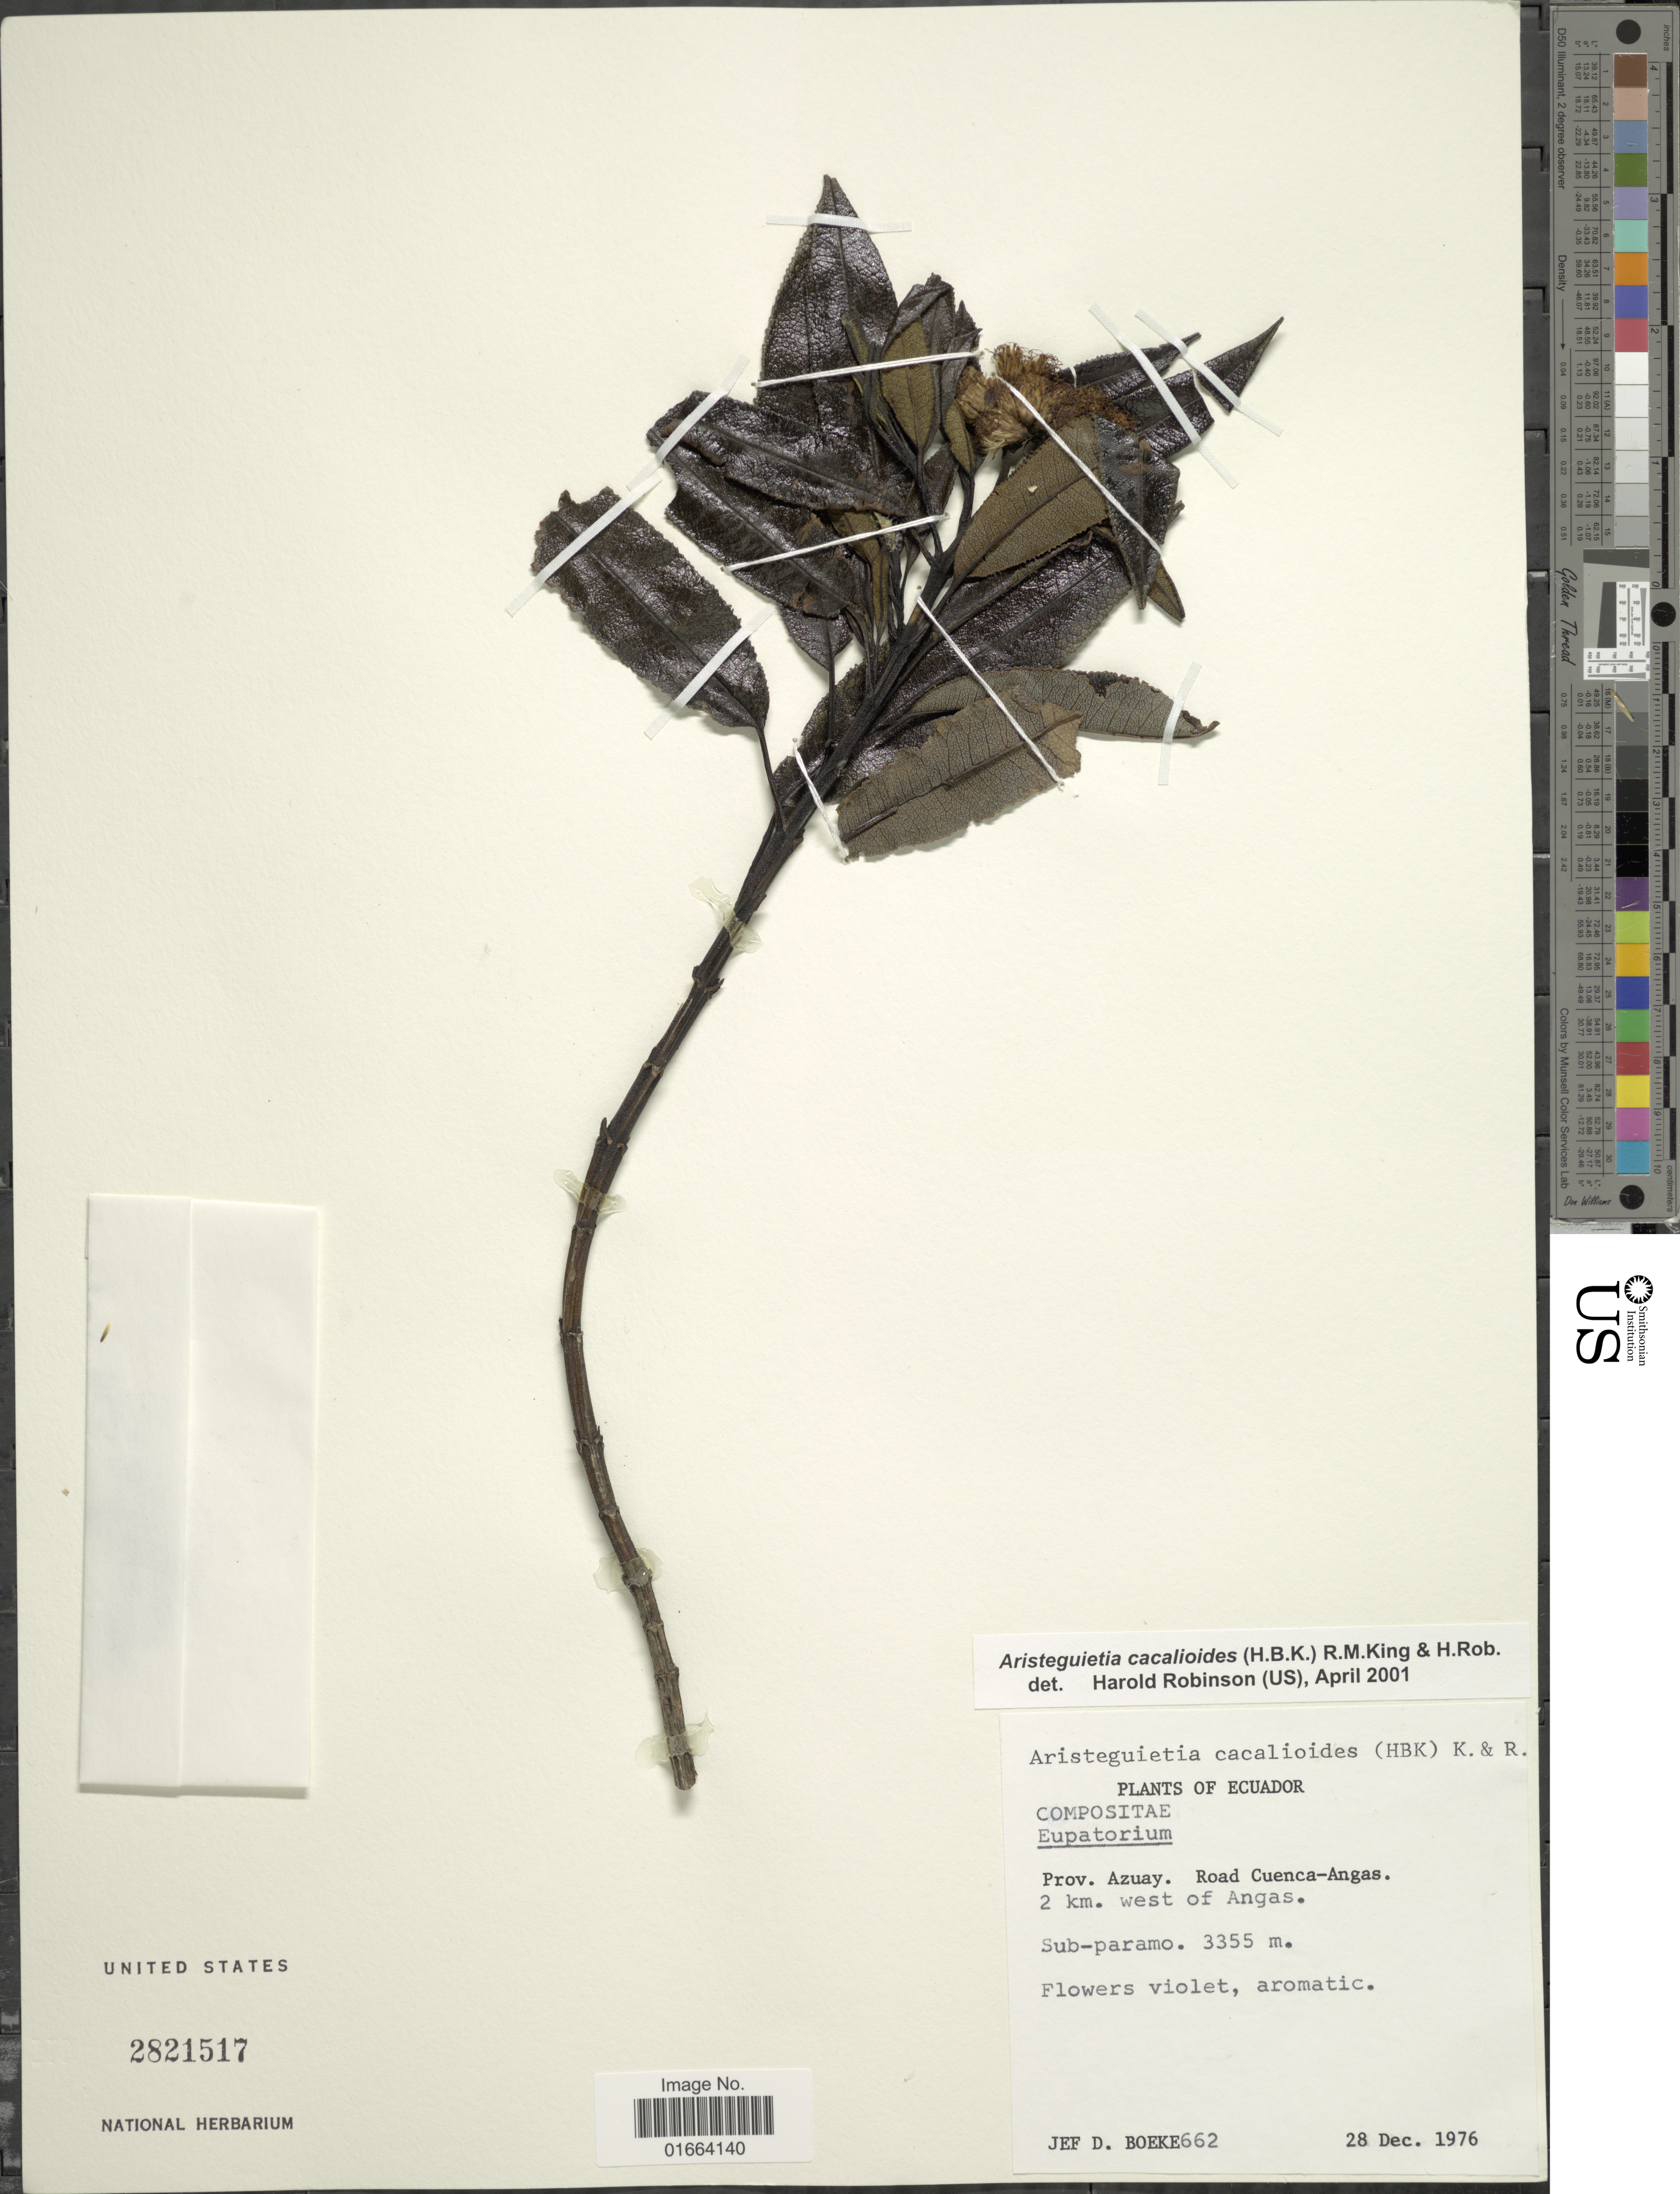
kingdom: Plantae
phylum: Tracheophyta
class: Magnoliopsida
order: Asterales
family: Asteraceae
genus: Aristeguietia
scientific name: Aristeguietia cacalioides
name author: (Kunth) R.M. King & H. Rob.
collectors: J. D. Boeke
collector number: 662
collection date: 1976-12-28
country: Ecuador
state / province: Azuay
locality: Road Cuenca-Angas. 2 km. west of Angas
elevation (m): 3355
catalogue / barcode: US 2821517